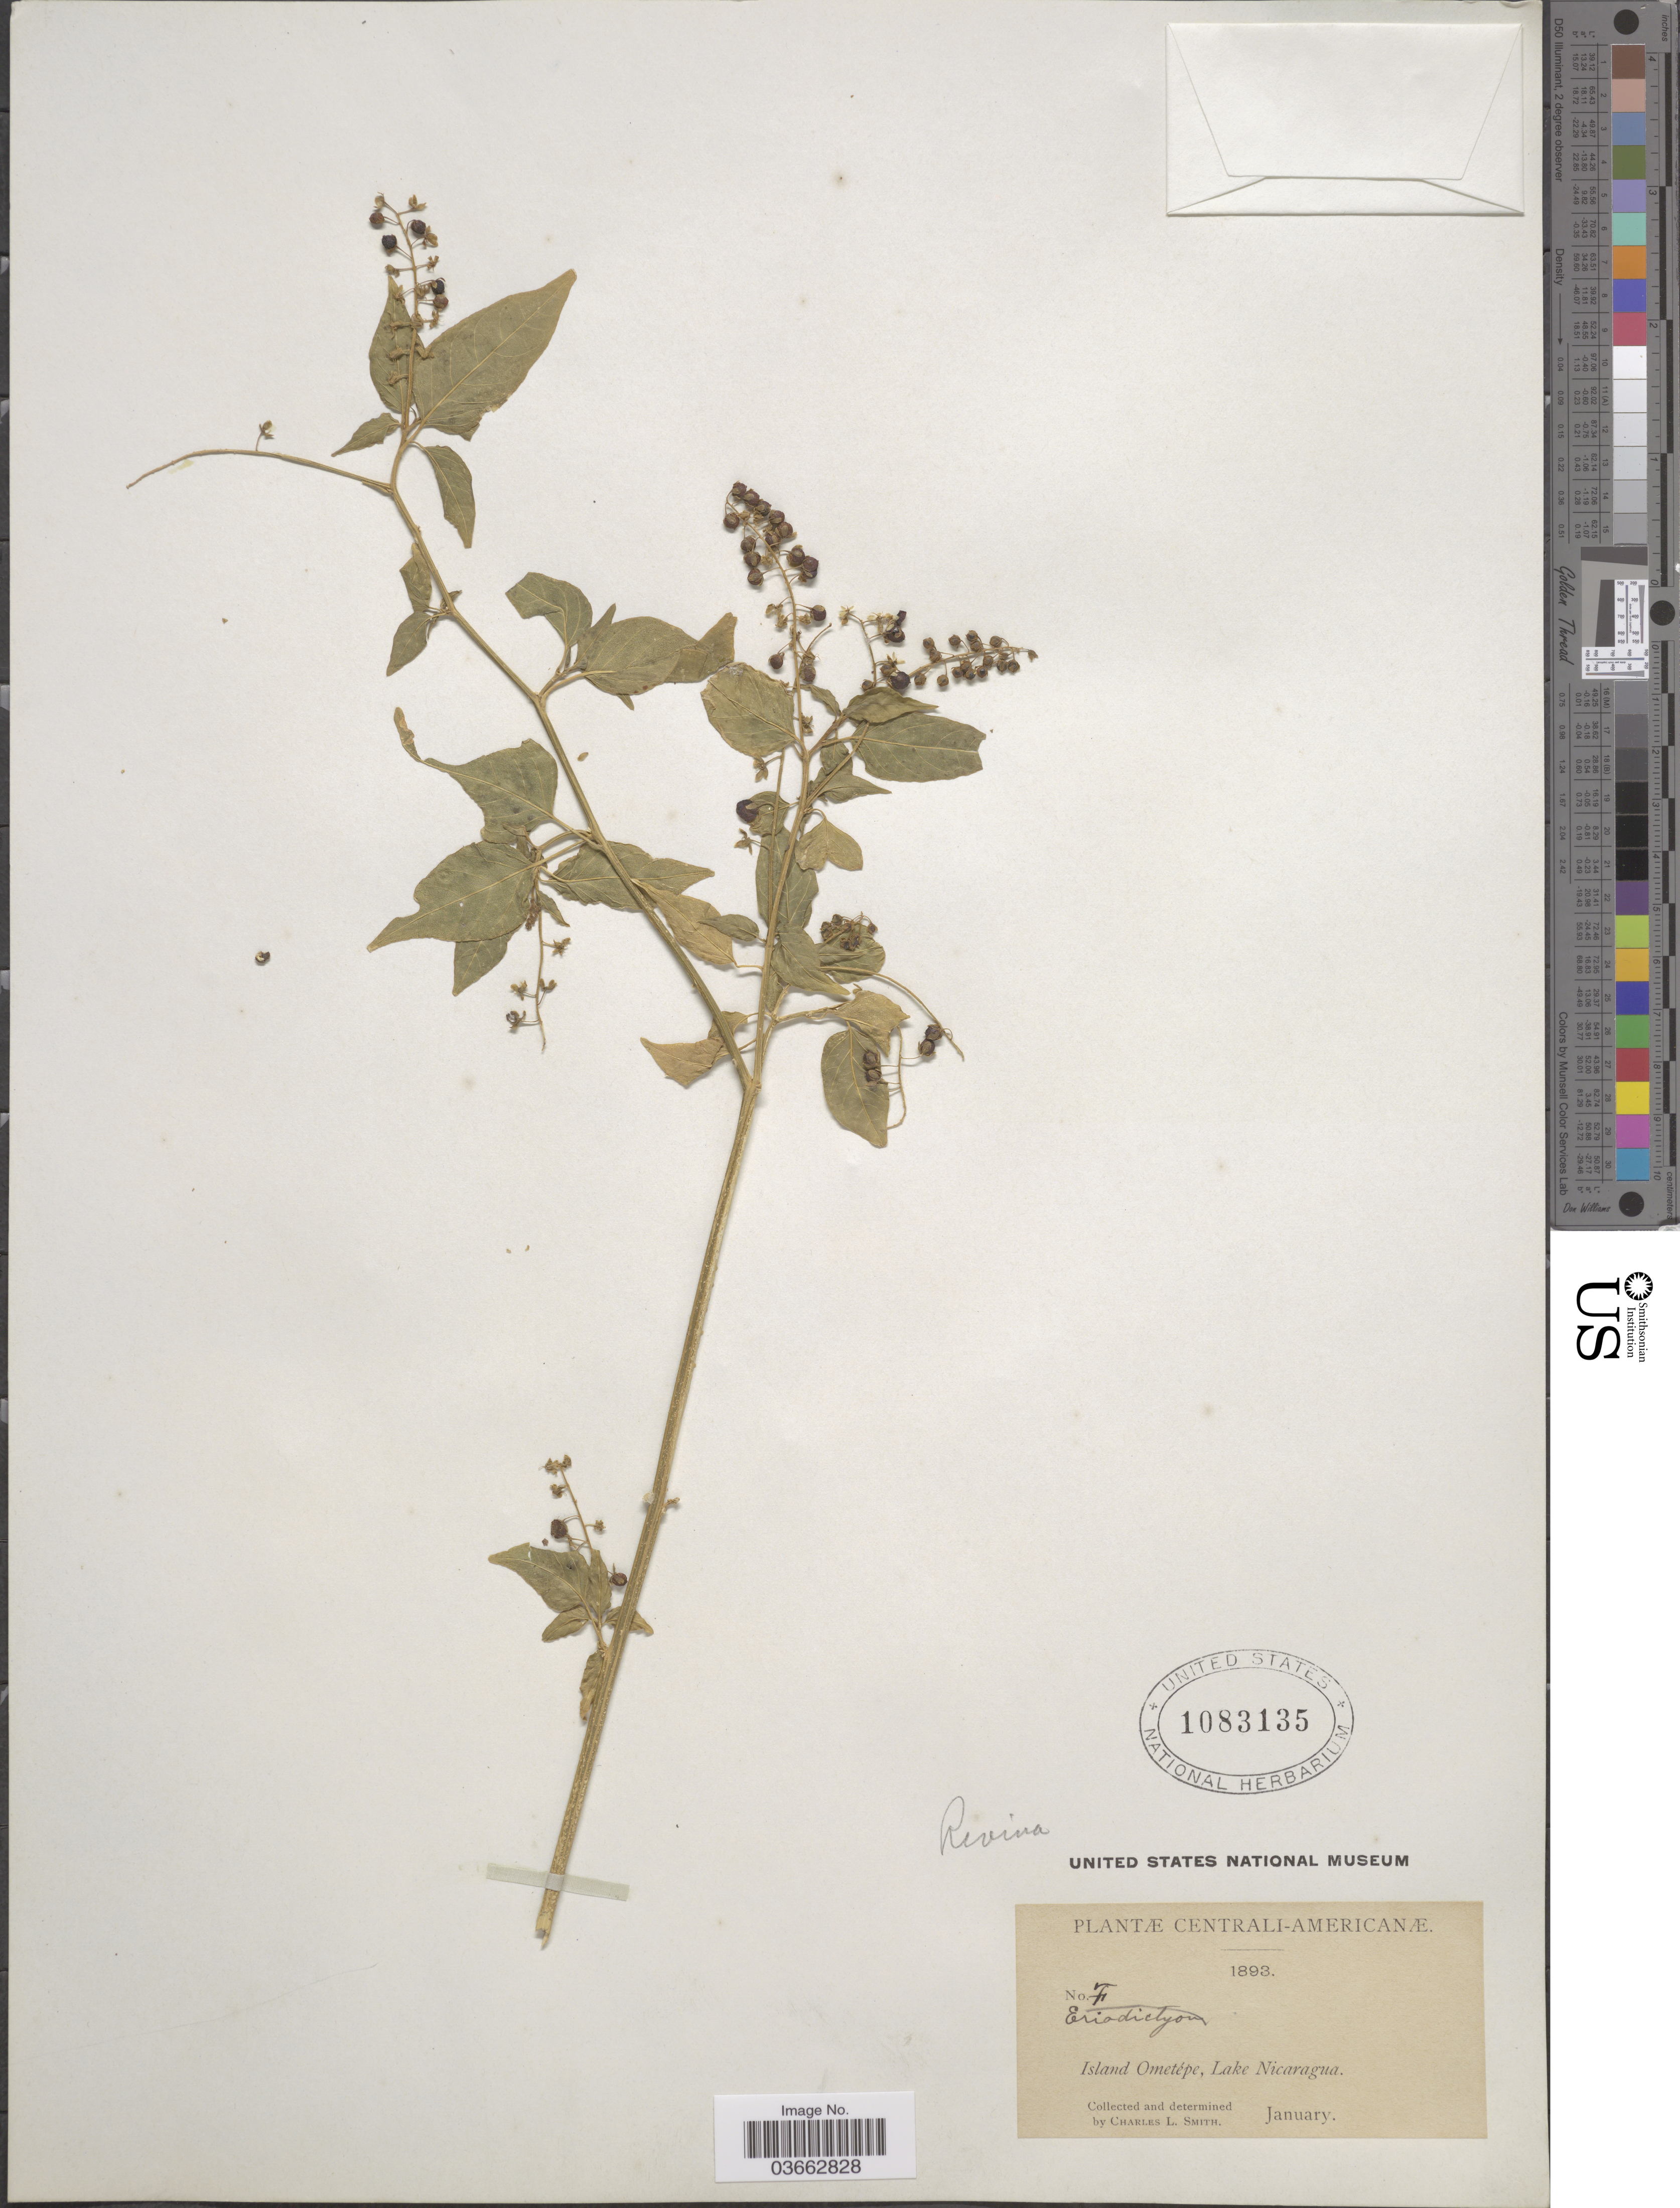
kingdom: Plantae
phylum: Tracheophyta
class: Magnoliopsida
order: Caryophyllales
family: Phytolaccaceae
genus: Rivina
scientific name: Rivina humilis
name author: L.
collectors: C. L. Smith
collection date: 1893-01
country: Nicaragua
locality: Island Ometépe, Lake Nicaragua.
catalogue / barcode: US 1083135